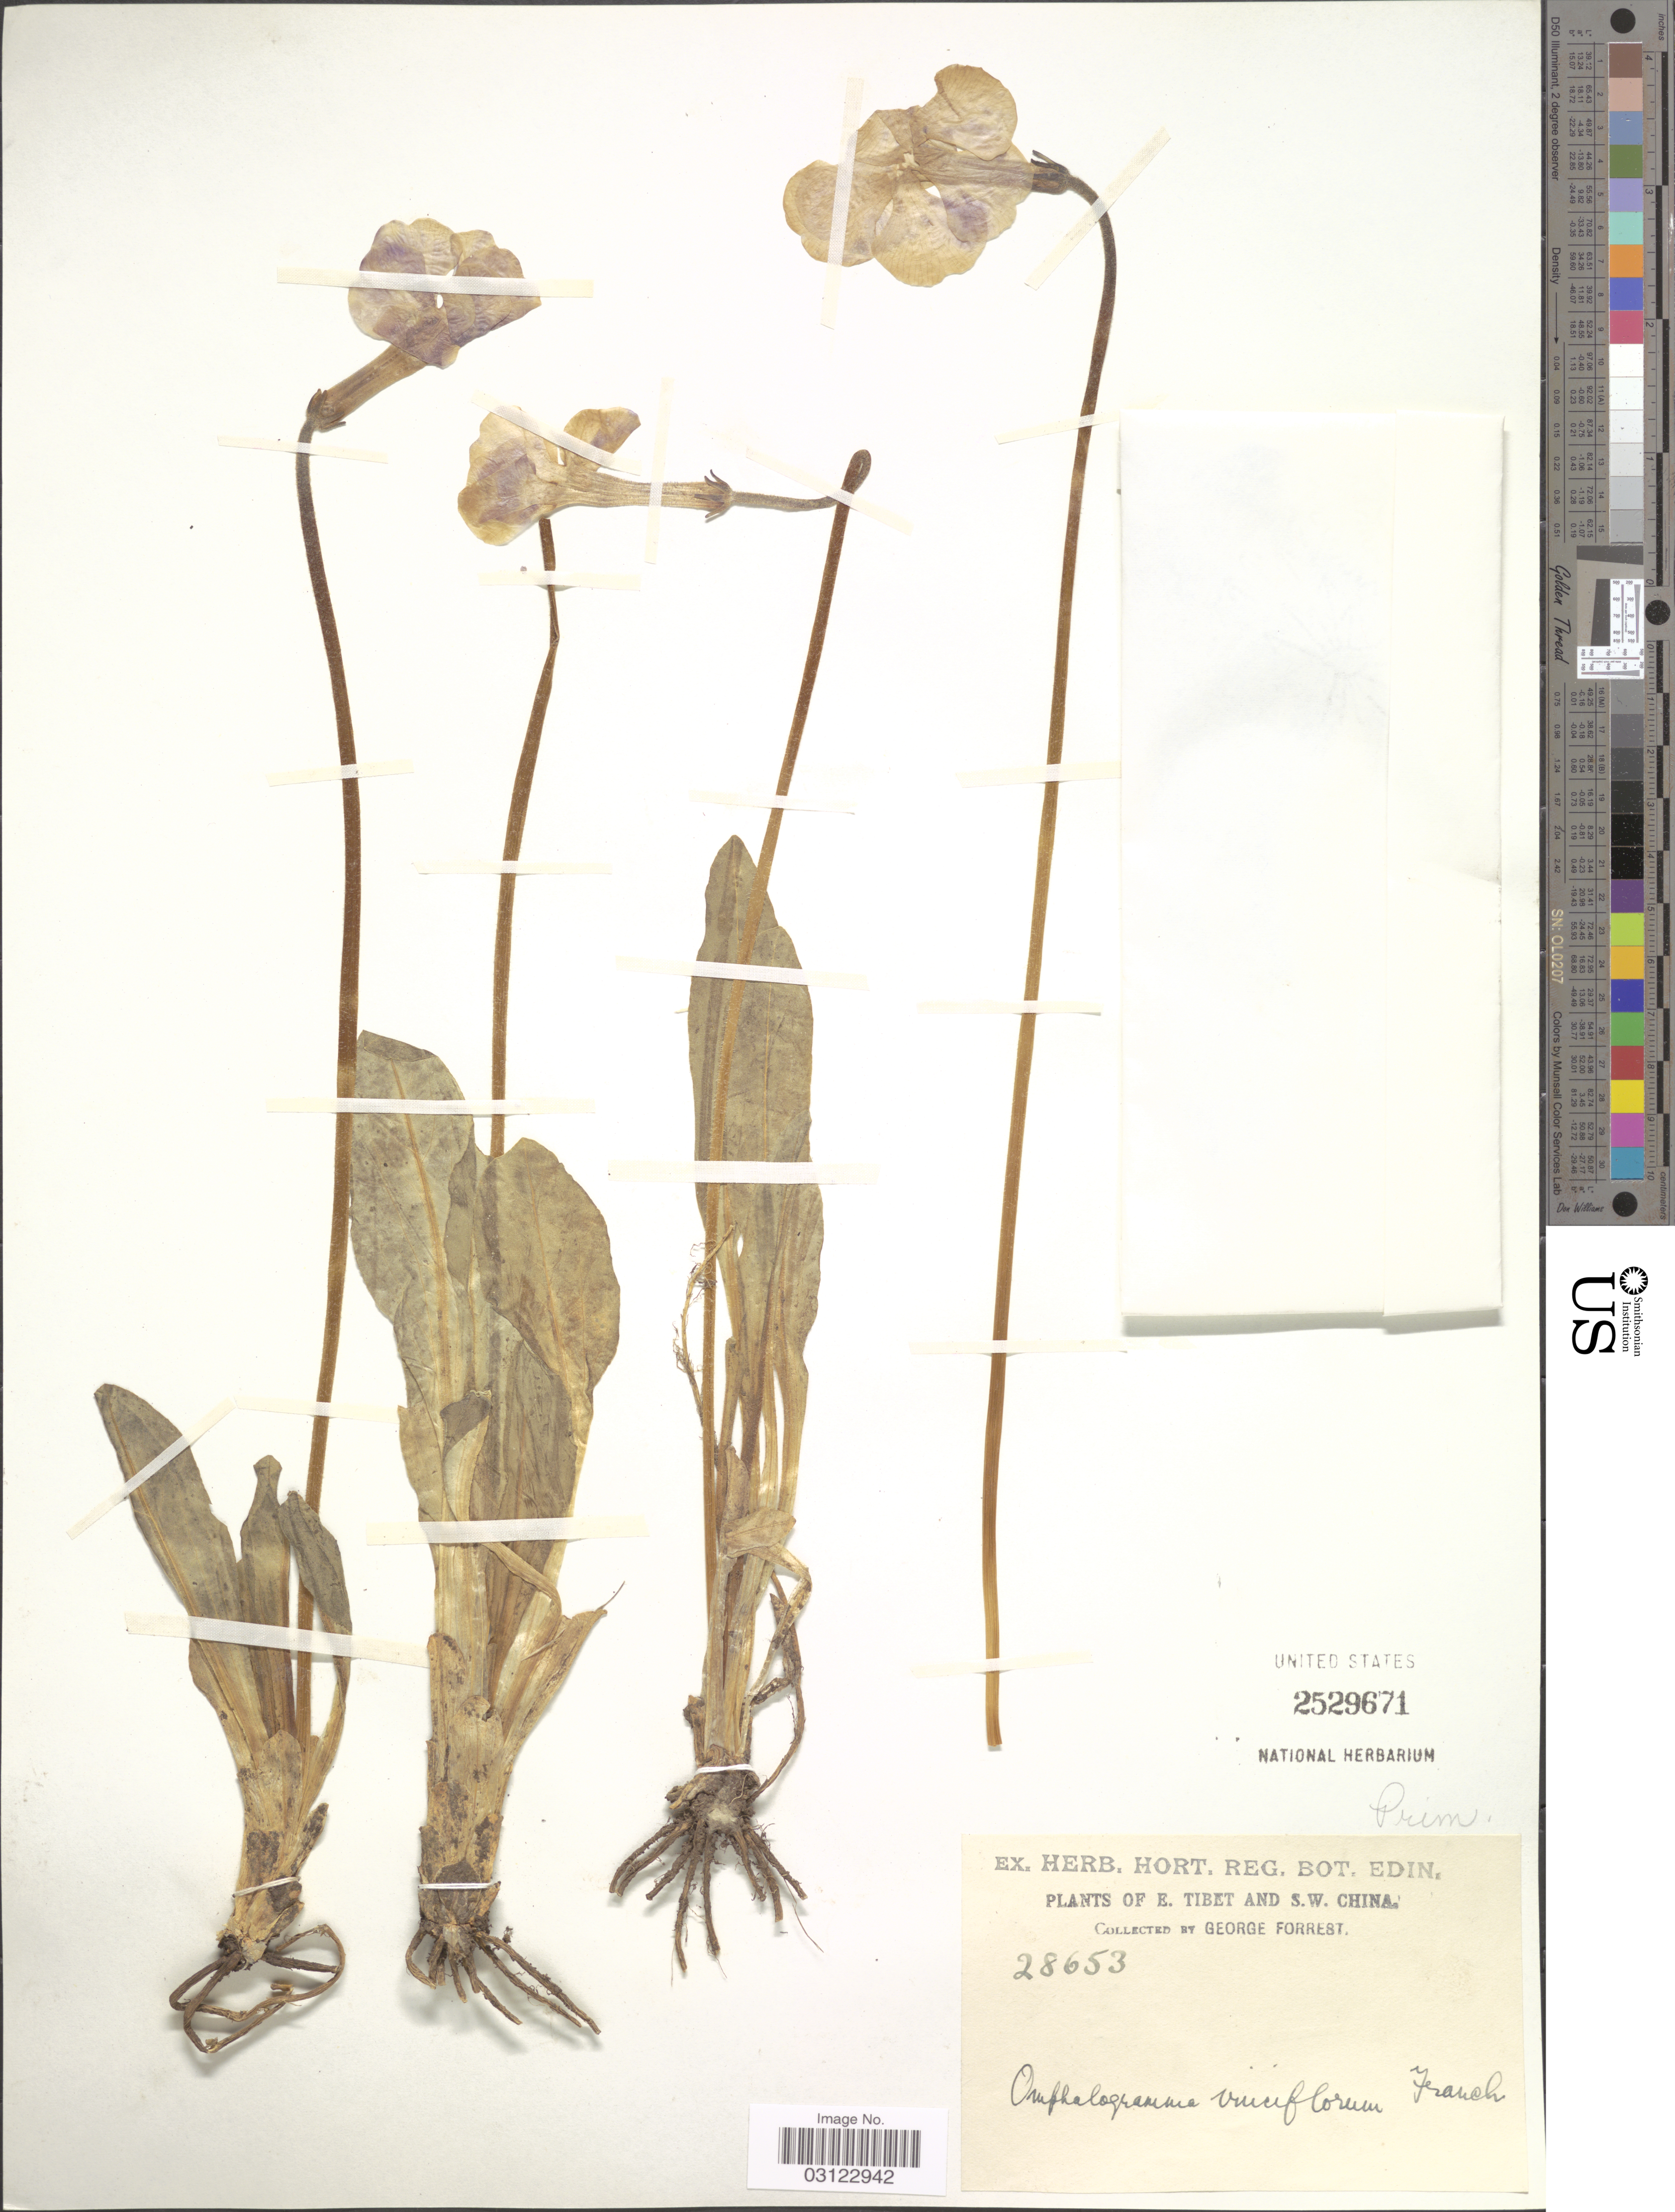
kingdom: Plantae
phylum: Tracheophyta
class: Magnoliopsida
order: Ericales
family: Primulaceae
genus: Omphalogramma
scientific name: Omphalogramma vinciflorum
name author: (Franch.) Franch.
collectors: G. Forrest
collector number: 28653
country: China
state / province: Xizang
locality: E. Tibet and S.W. China.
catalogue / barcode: US 2529671